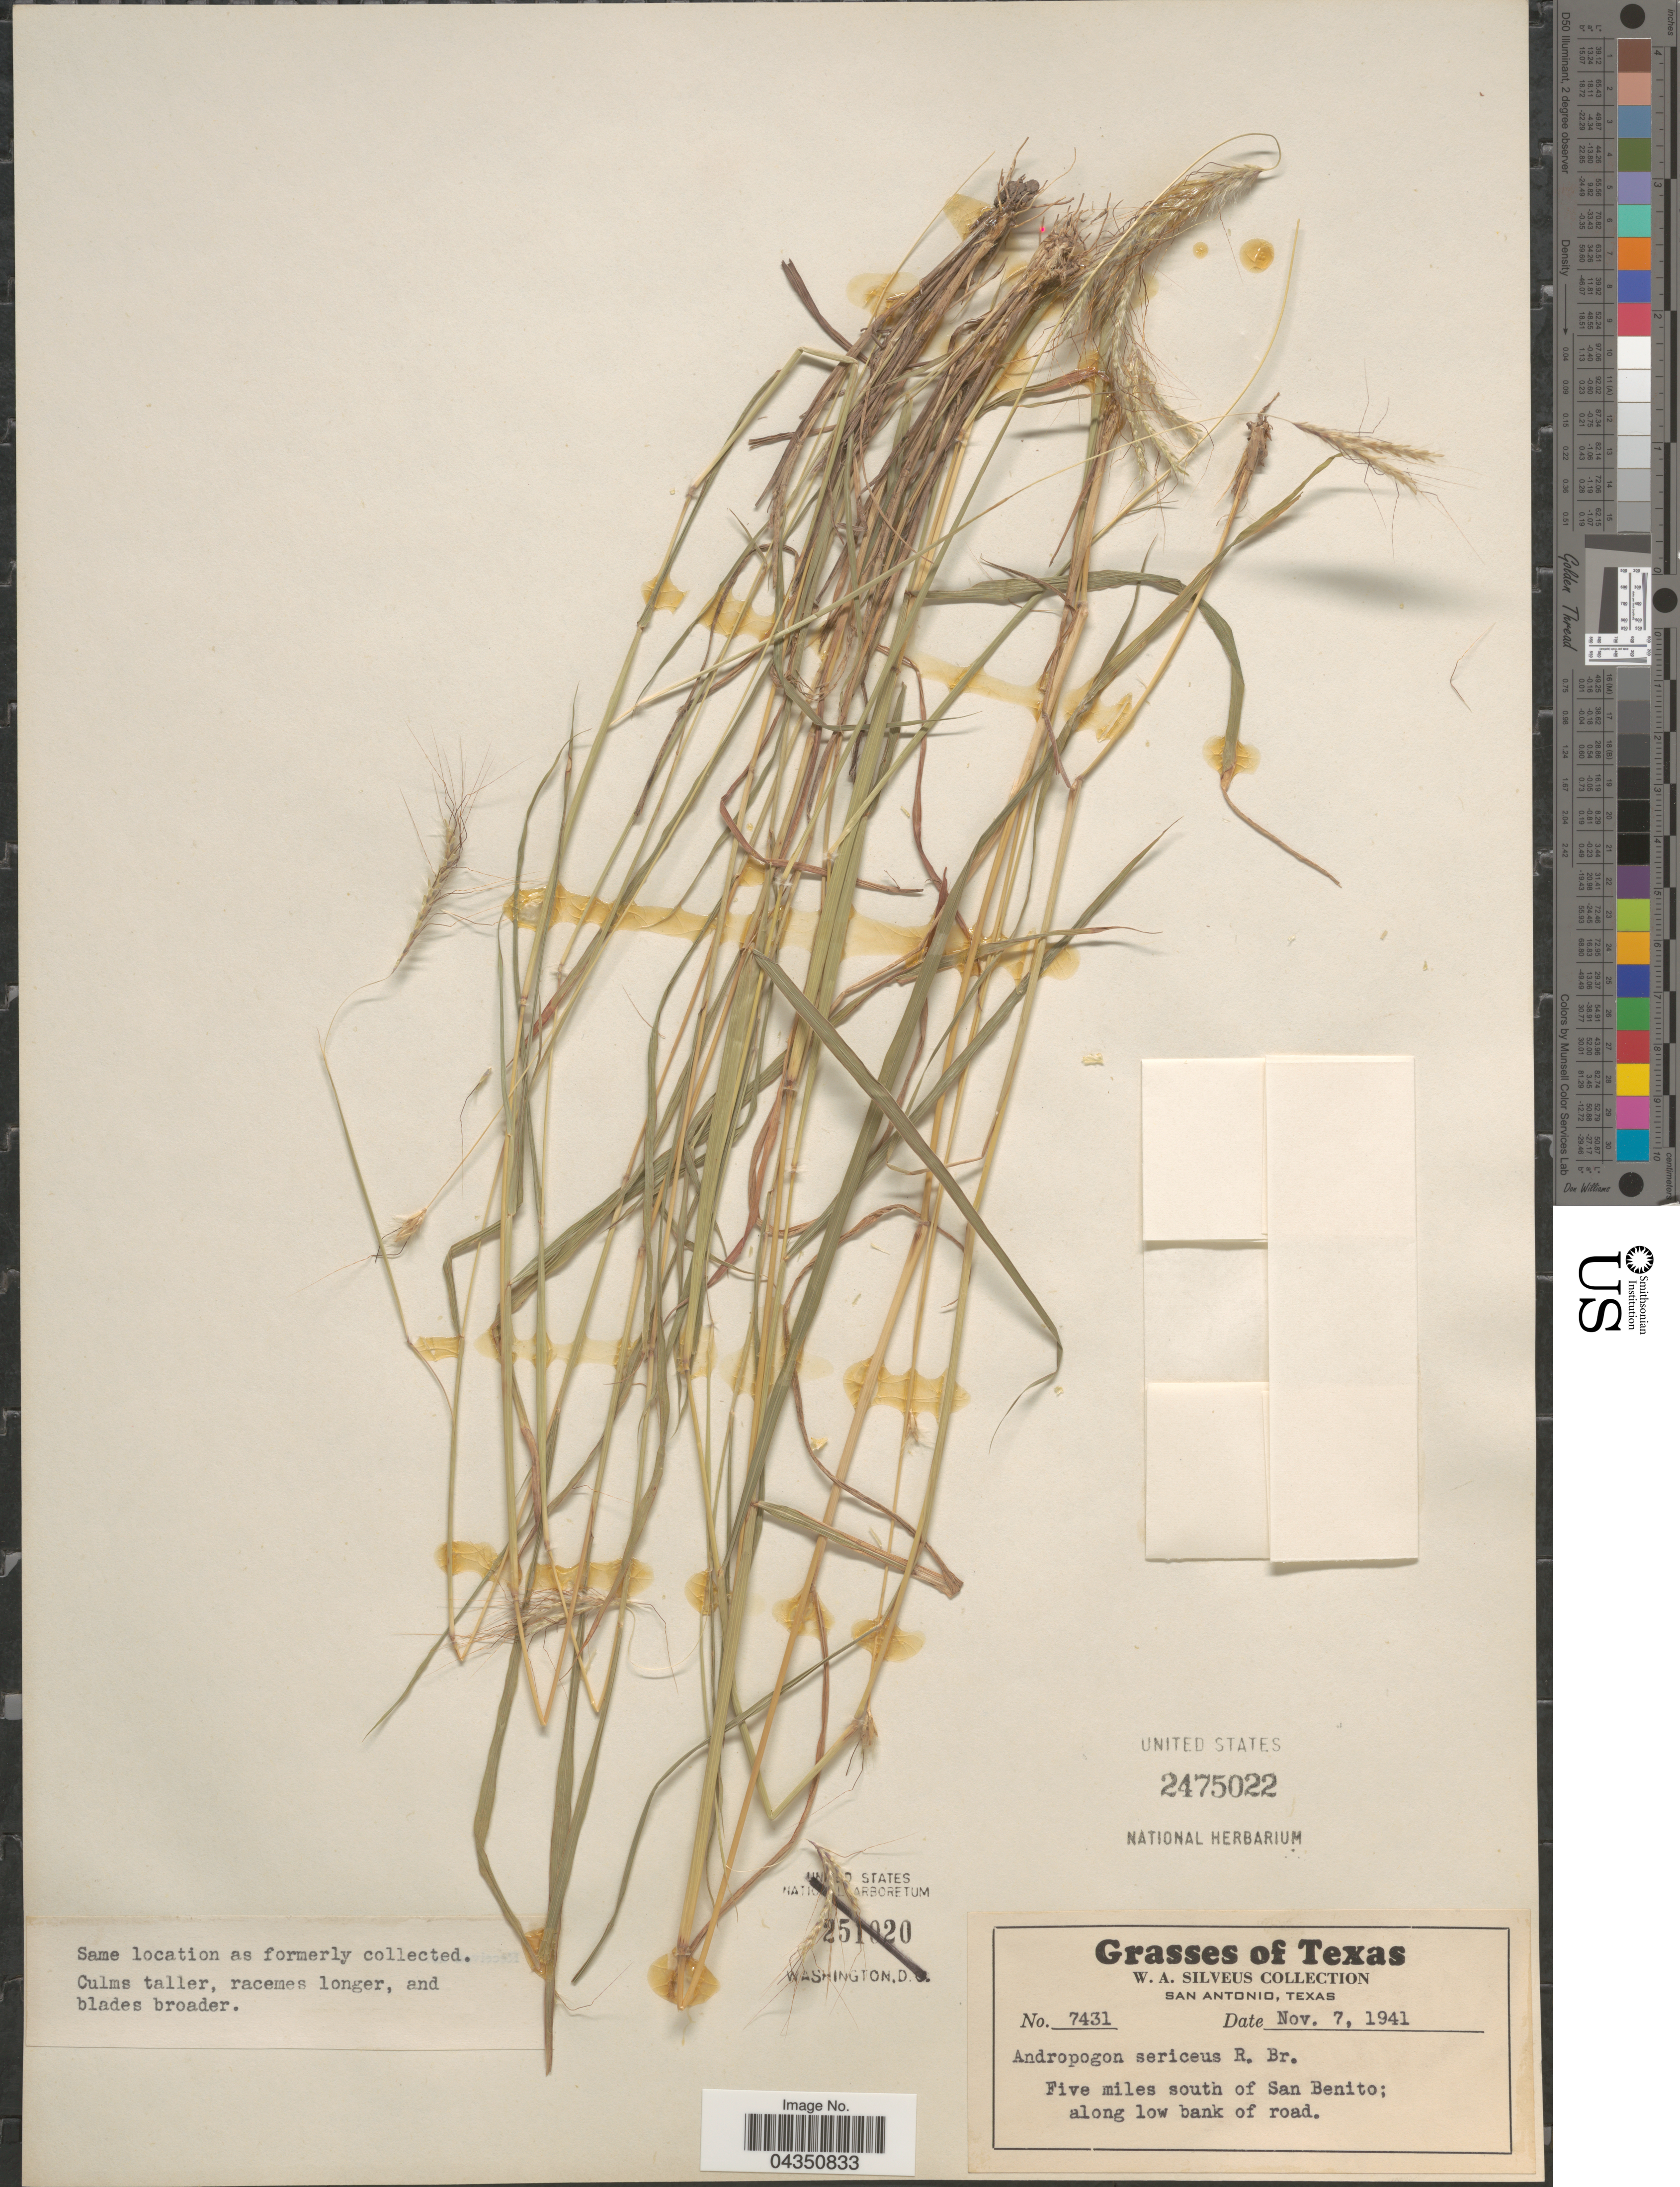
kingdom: Plantae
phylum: Tracheophyta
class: Liliopsida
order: Poales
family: Poaceae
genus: Dichanthium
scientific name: Dichanthium sericeum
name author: (R. Br.) A. Camus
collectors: W. Silveus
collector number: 7431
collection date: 1941-11-07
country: United States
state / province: Texas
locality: Five miles south of San Benito.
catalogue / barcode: US 2475022